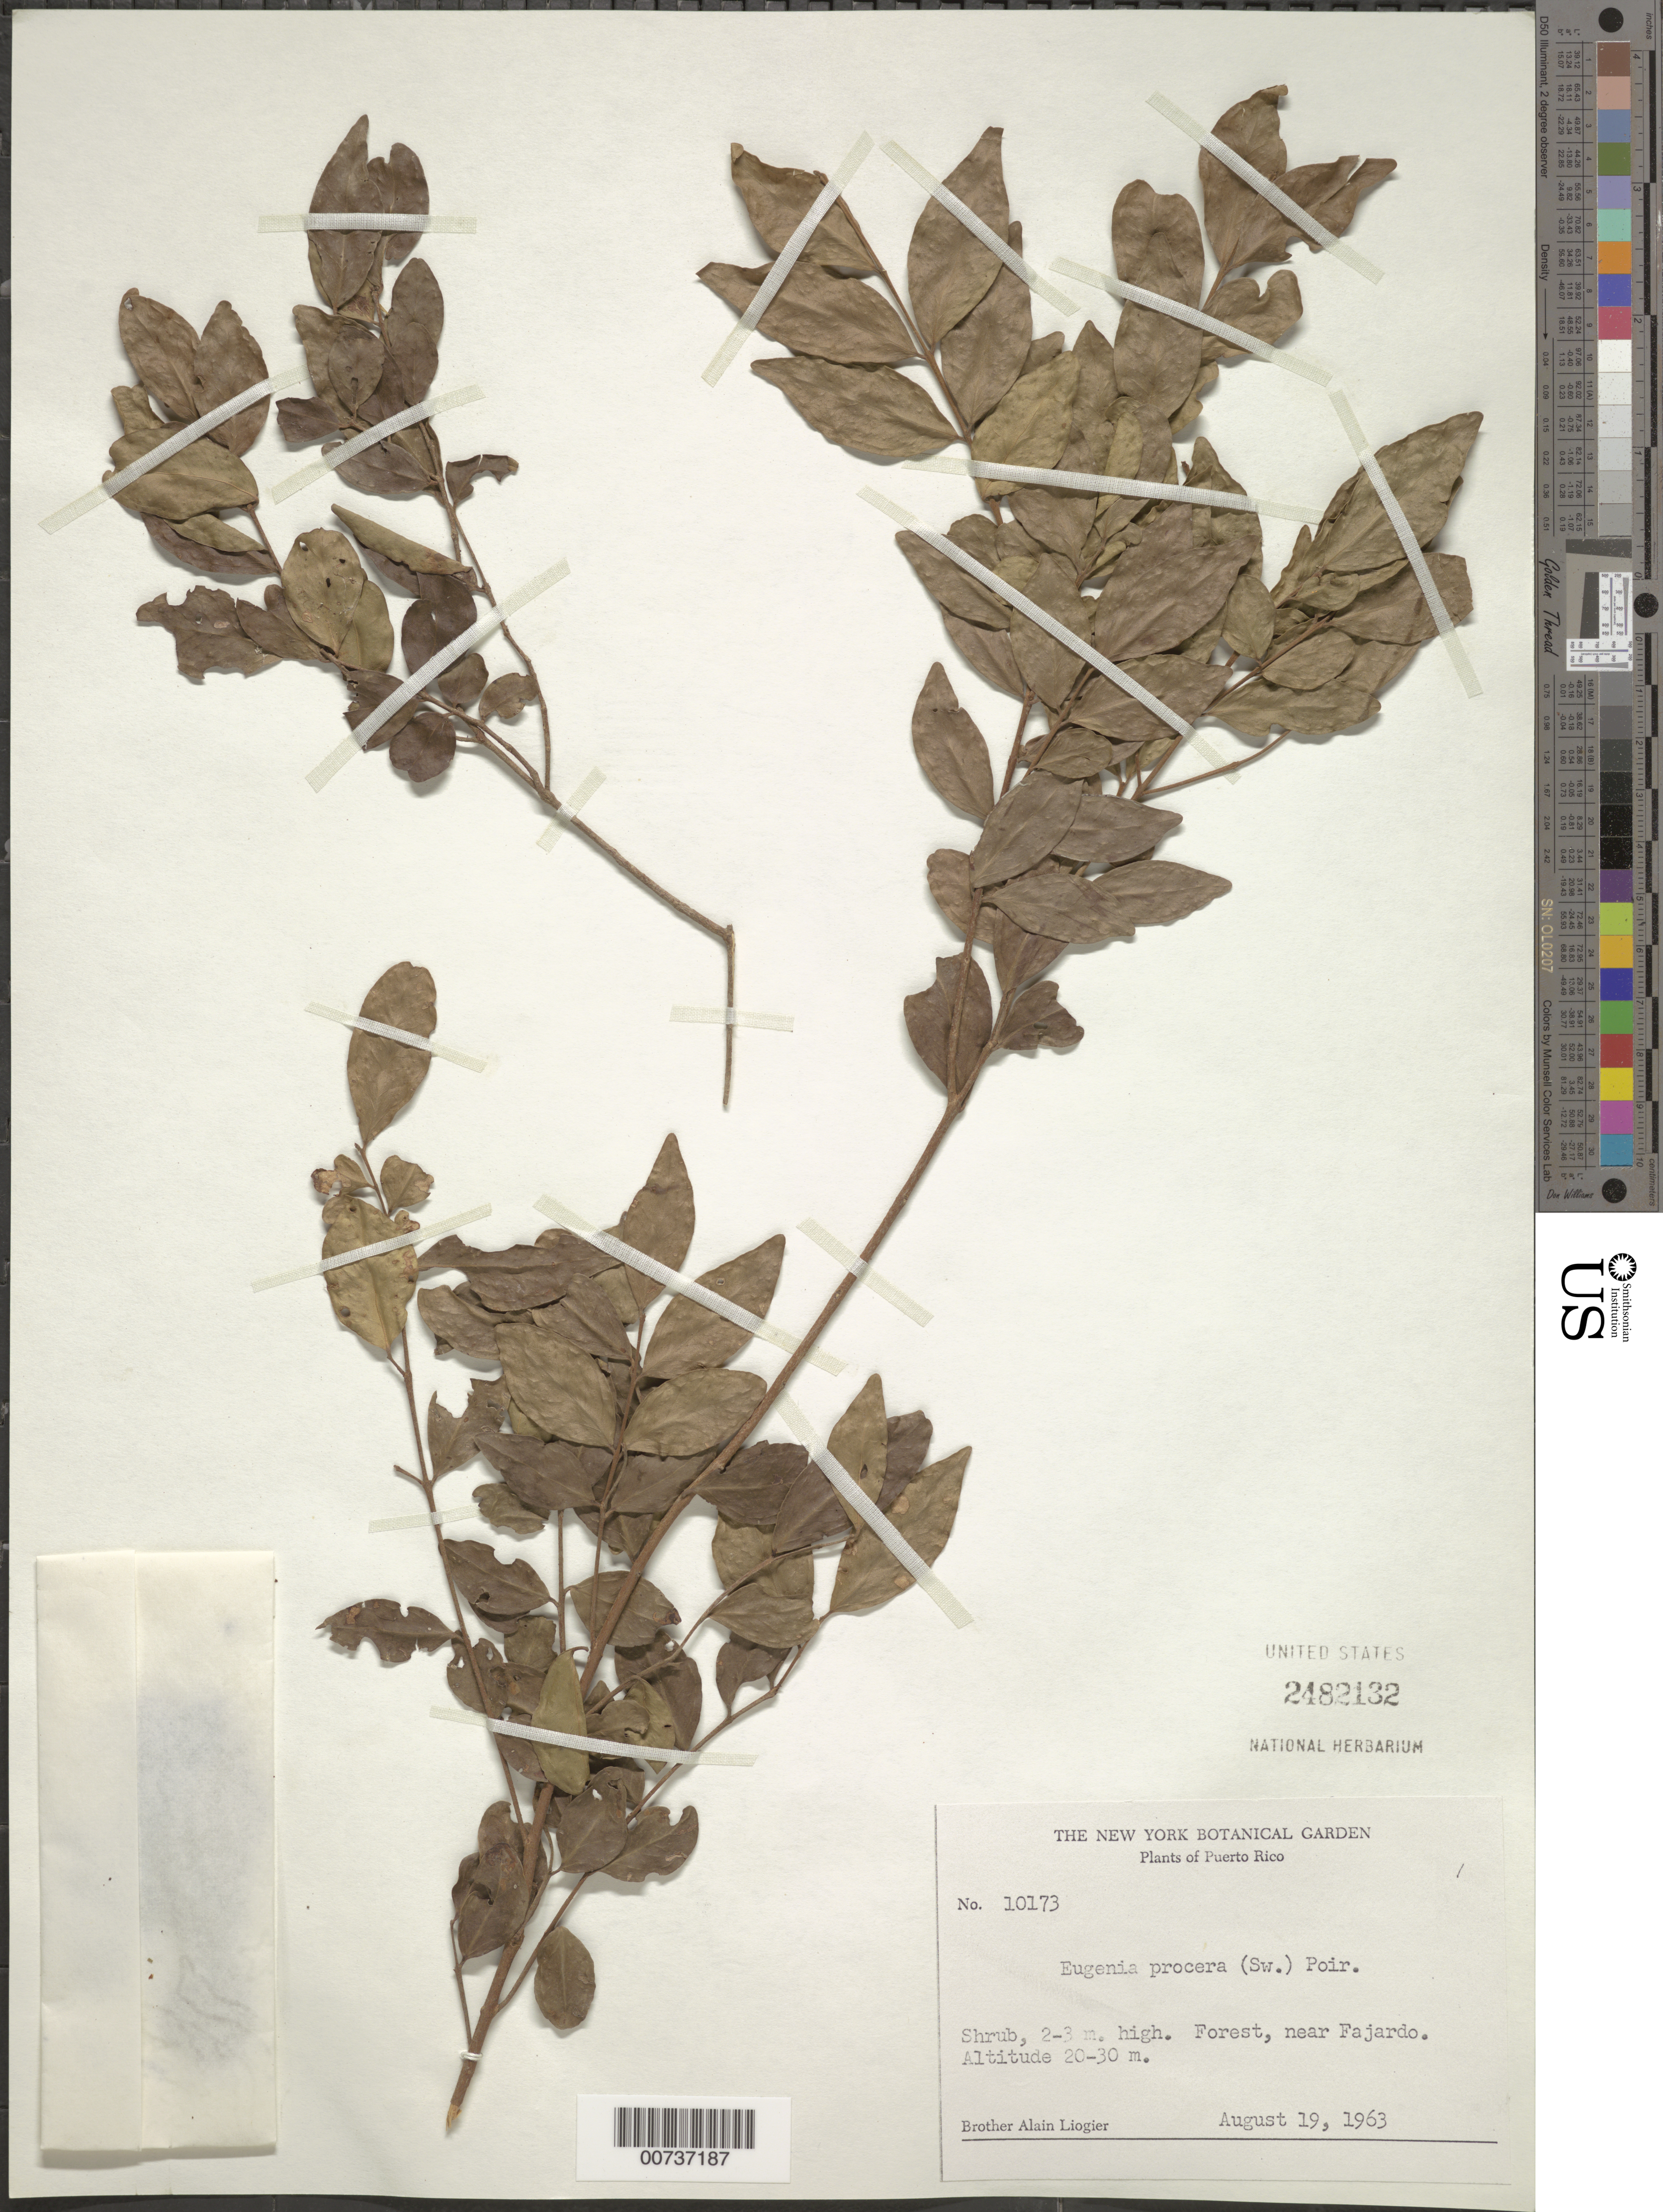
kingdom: Plantae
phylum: Tracheophyta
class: Magnoliopsida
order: Myrtales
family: Myrtaceae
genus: Eugenia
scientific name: Eugenia procera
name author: (Sw.) Poir.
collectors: A. H. Liogier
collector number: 10173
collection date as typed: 19 Aug 1963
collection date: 1963-08-19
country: Puerto Rico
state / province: Fajardo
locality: Near Fajardo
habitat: Forest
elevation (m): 20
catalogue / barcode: US 2482132